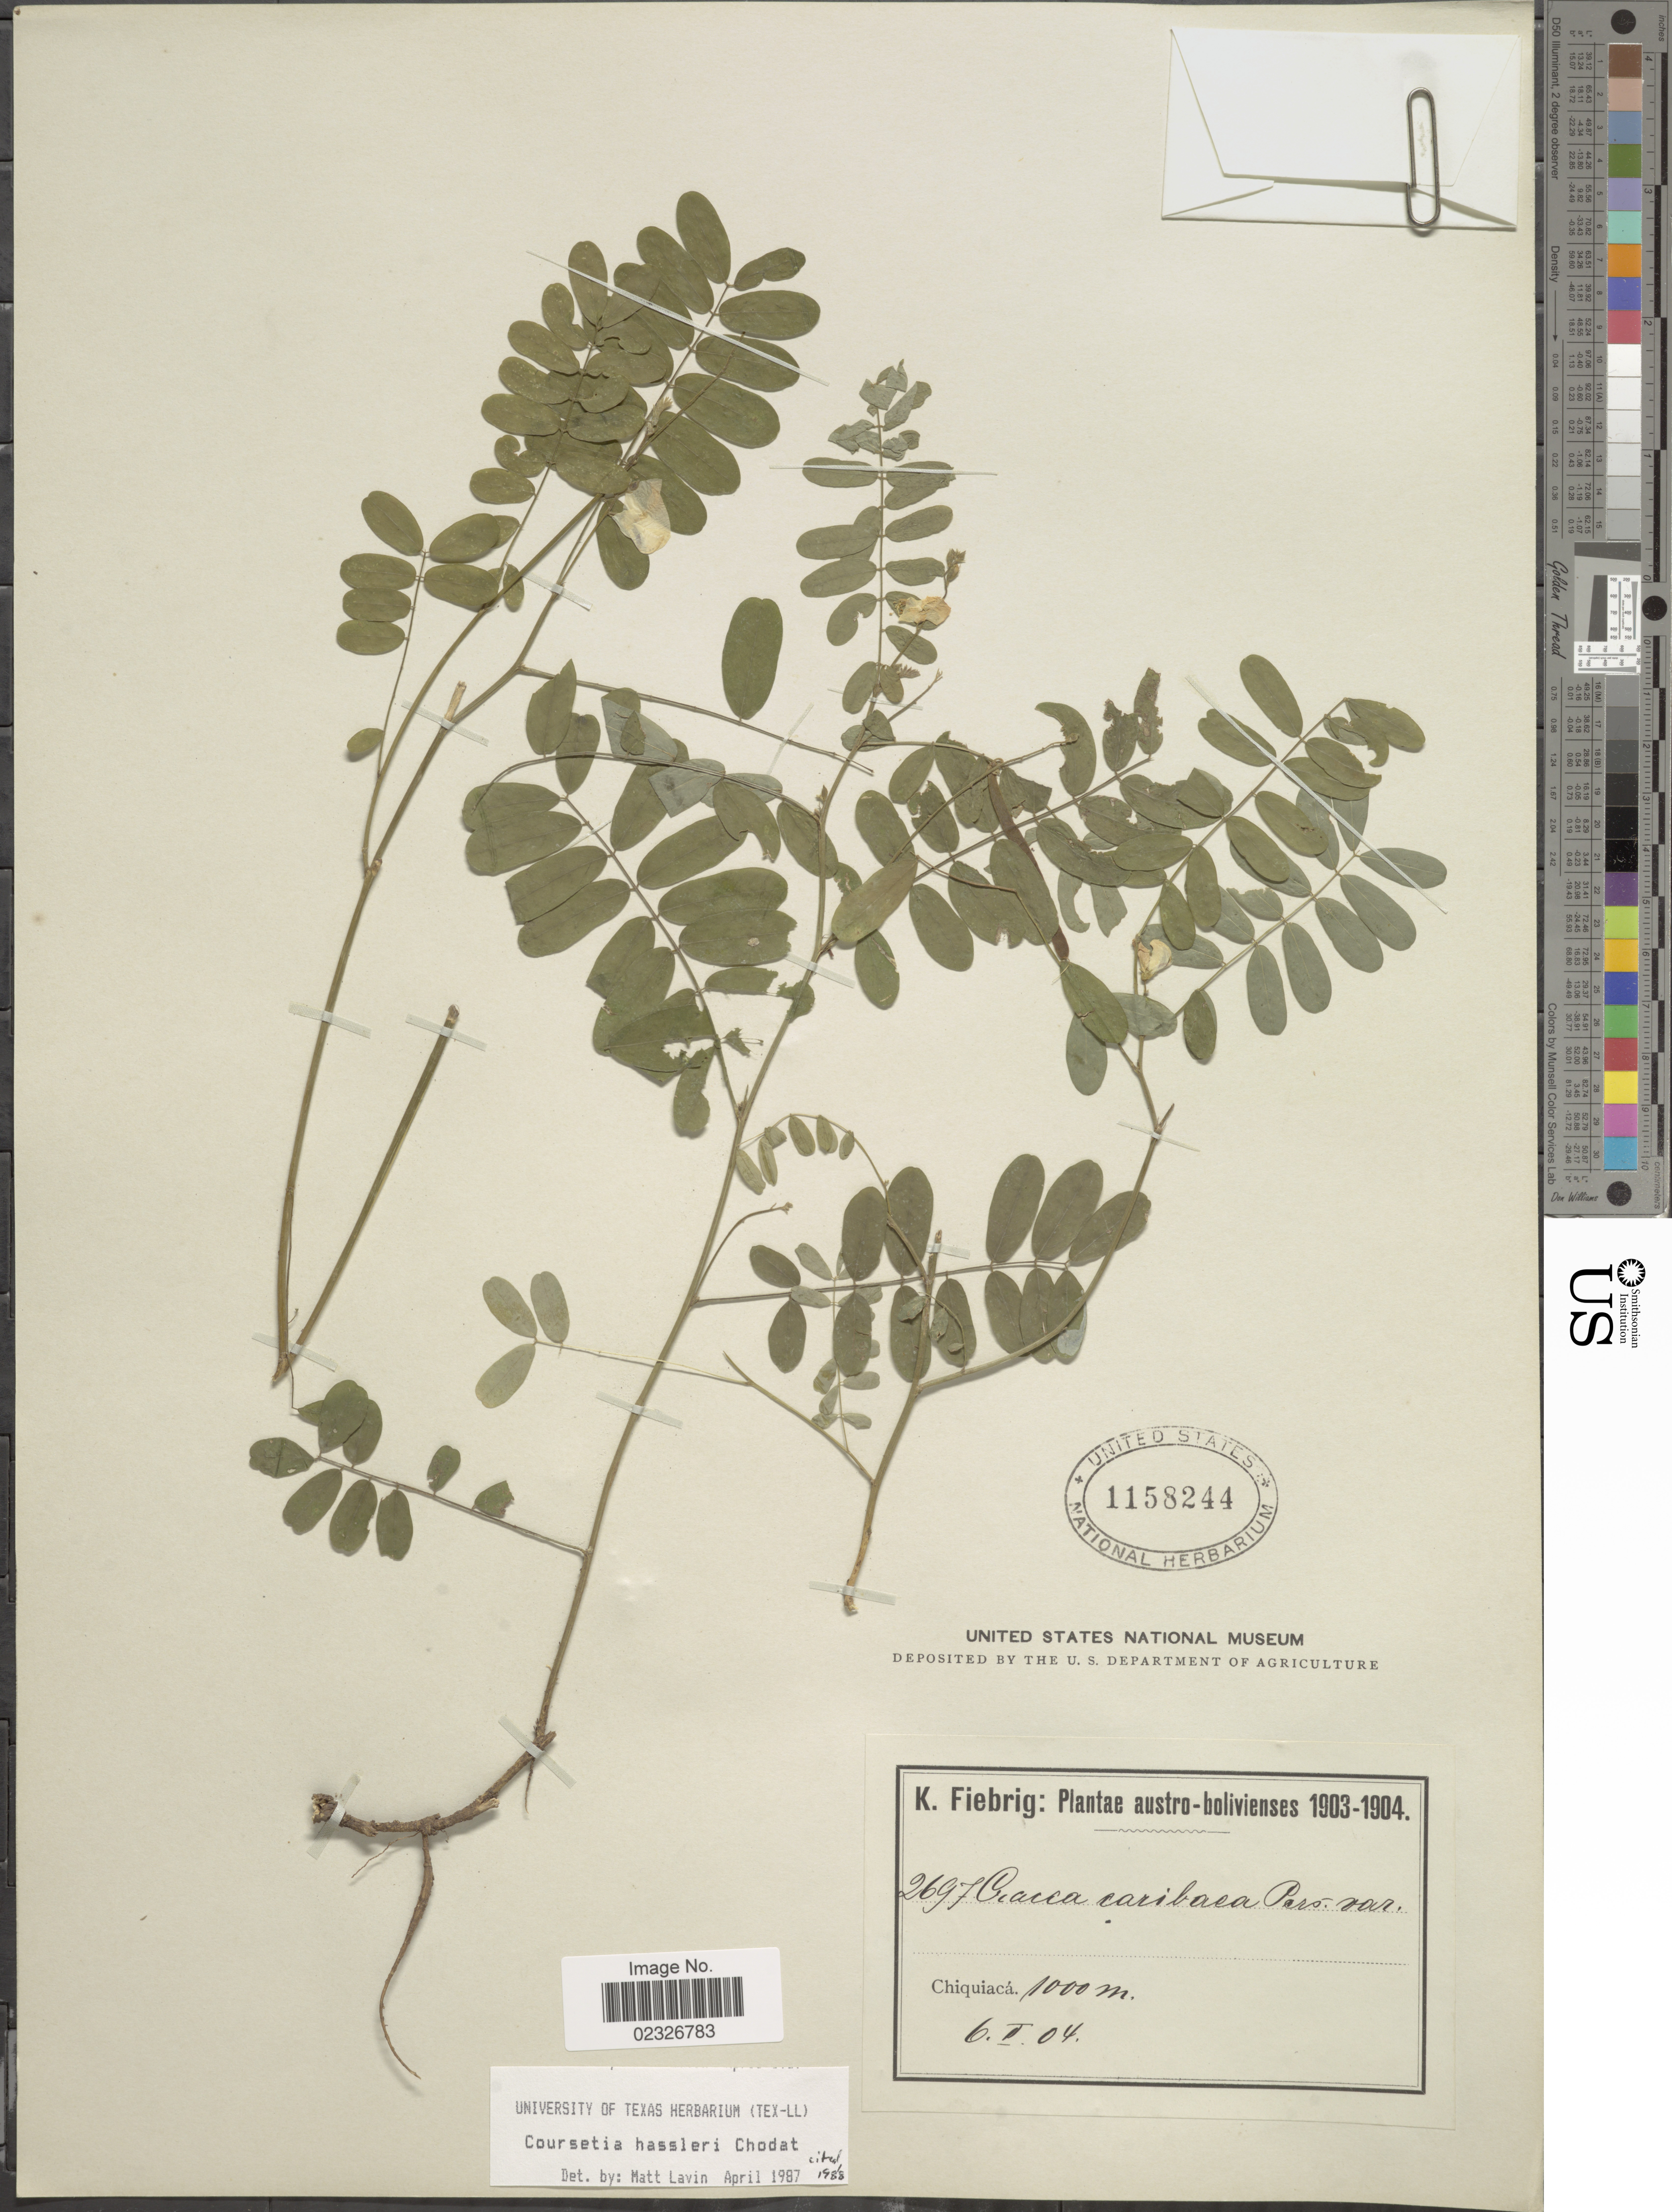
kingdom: Plantae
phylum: Tracheophyta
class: Magnoliopsida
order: Fabales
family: Fabaceae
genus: Coursetia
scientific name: Coursetia hassleri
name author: Chodat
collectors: K. Fiebrig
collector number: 2697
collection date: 1904-02-06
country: Bolivia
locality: Chiquiacá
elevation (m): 1000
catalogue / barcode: US 1158244